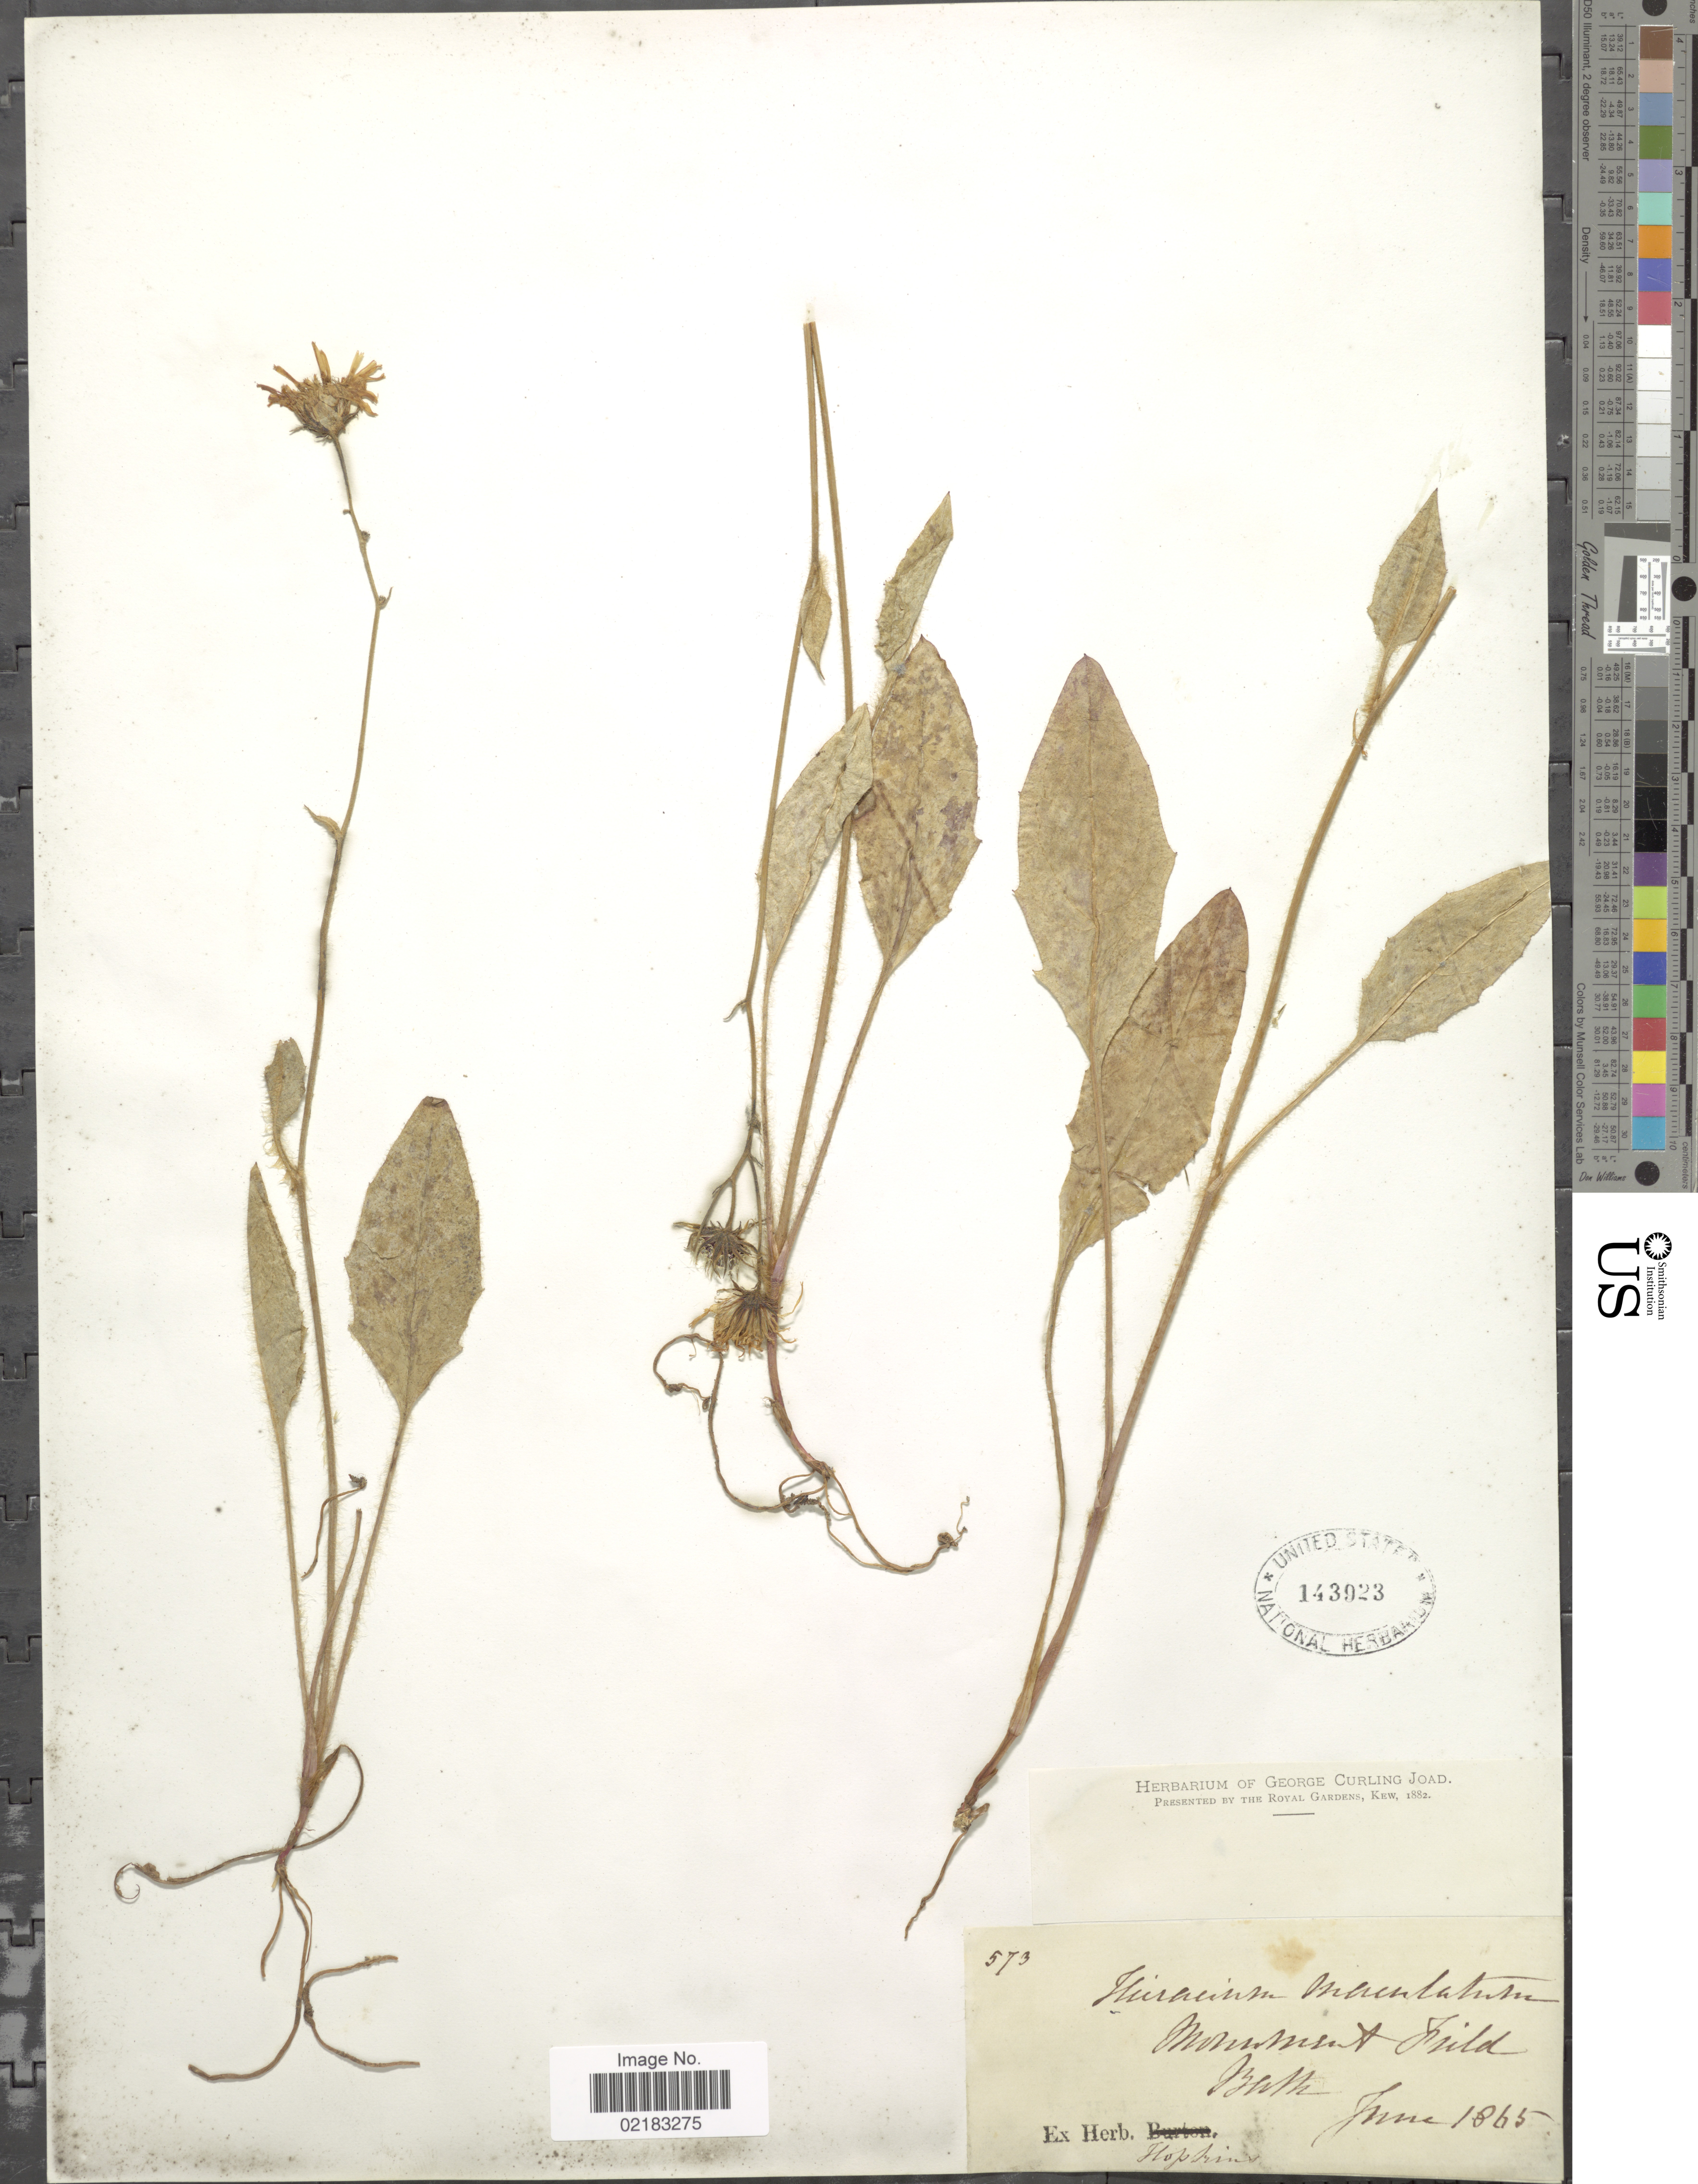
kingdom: Plantae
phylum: Tracheophyta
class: Magnoliopsida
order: Asterales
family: Asteraceae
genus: Hieracium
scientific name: Hieracium maculatum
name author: Schrank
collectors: ex herb. Hopkins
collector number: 573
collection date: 1865-06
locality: Monument Irild Bath [interpreted]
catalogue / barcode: US 143923